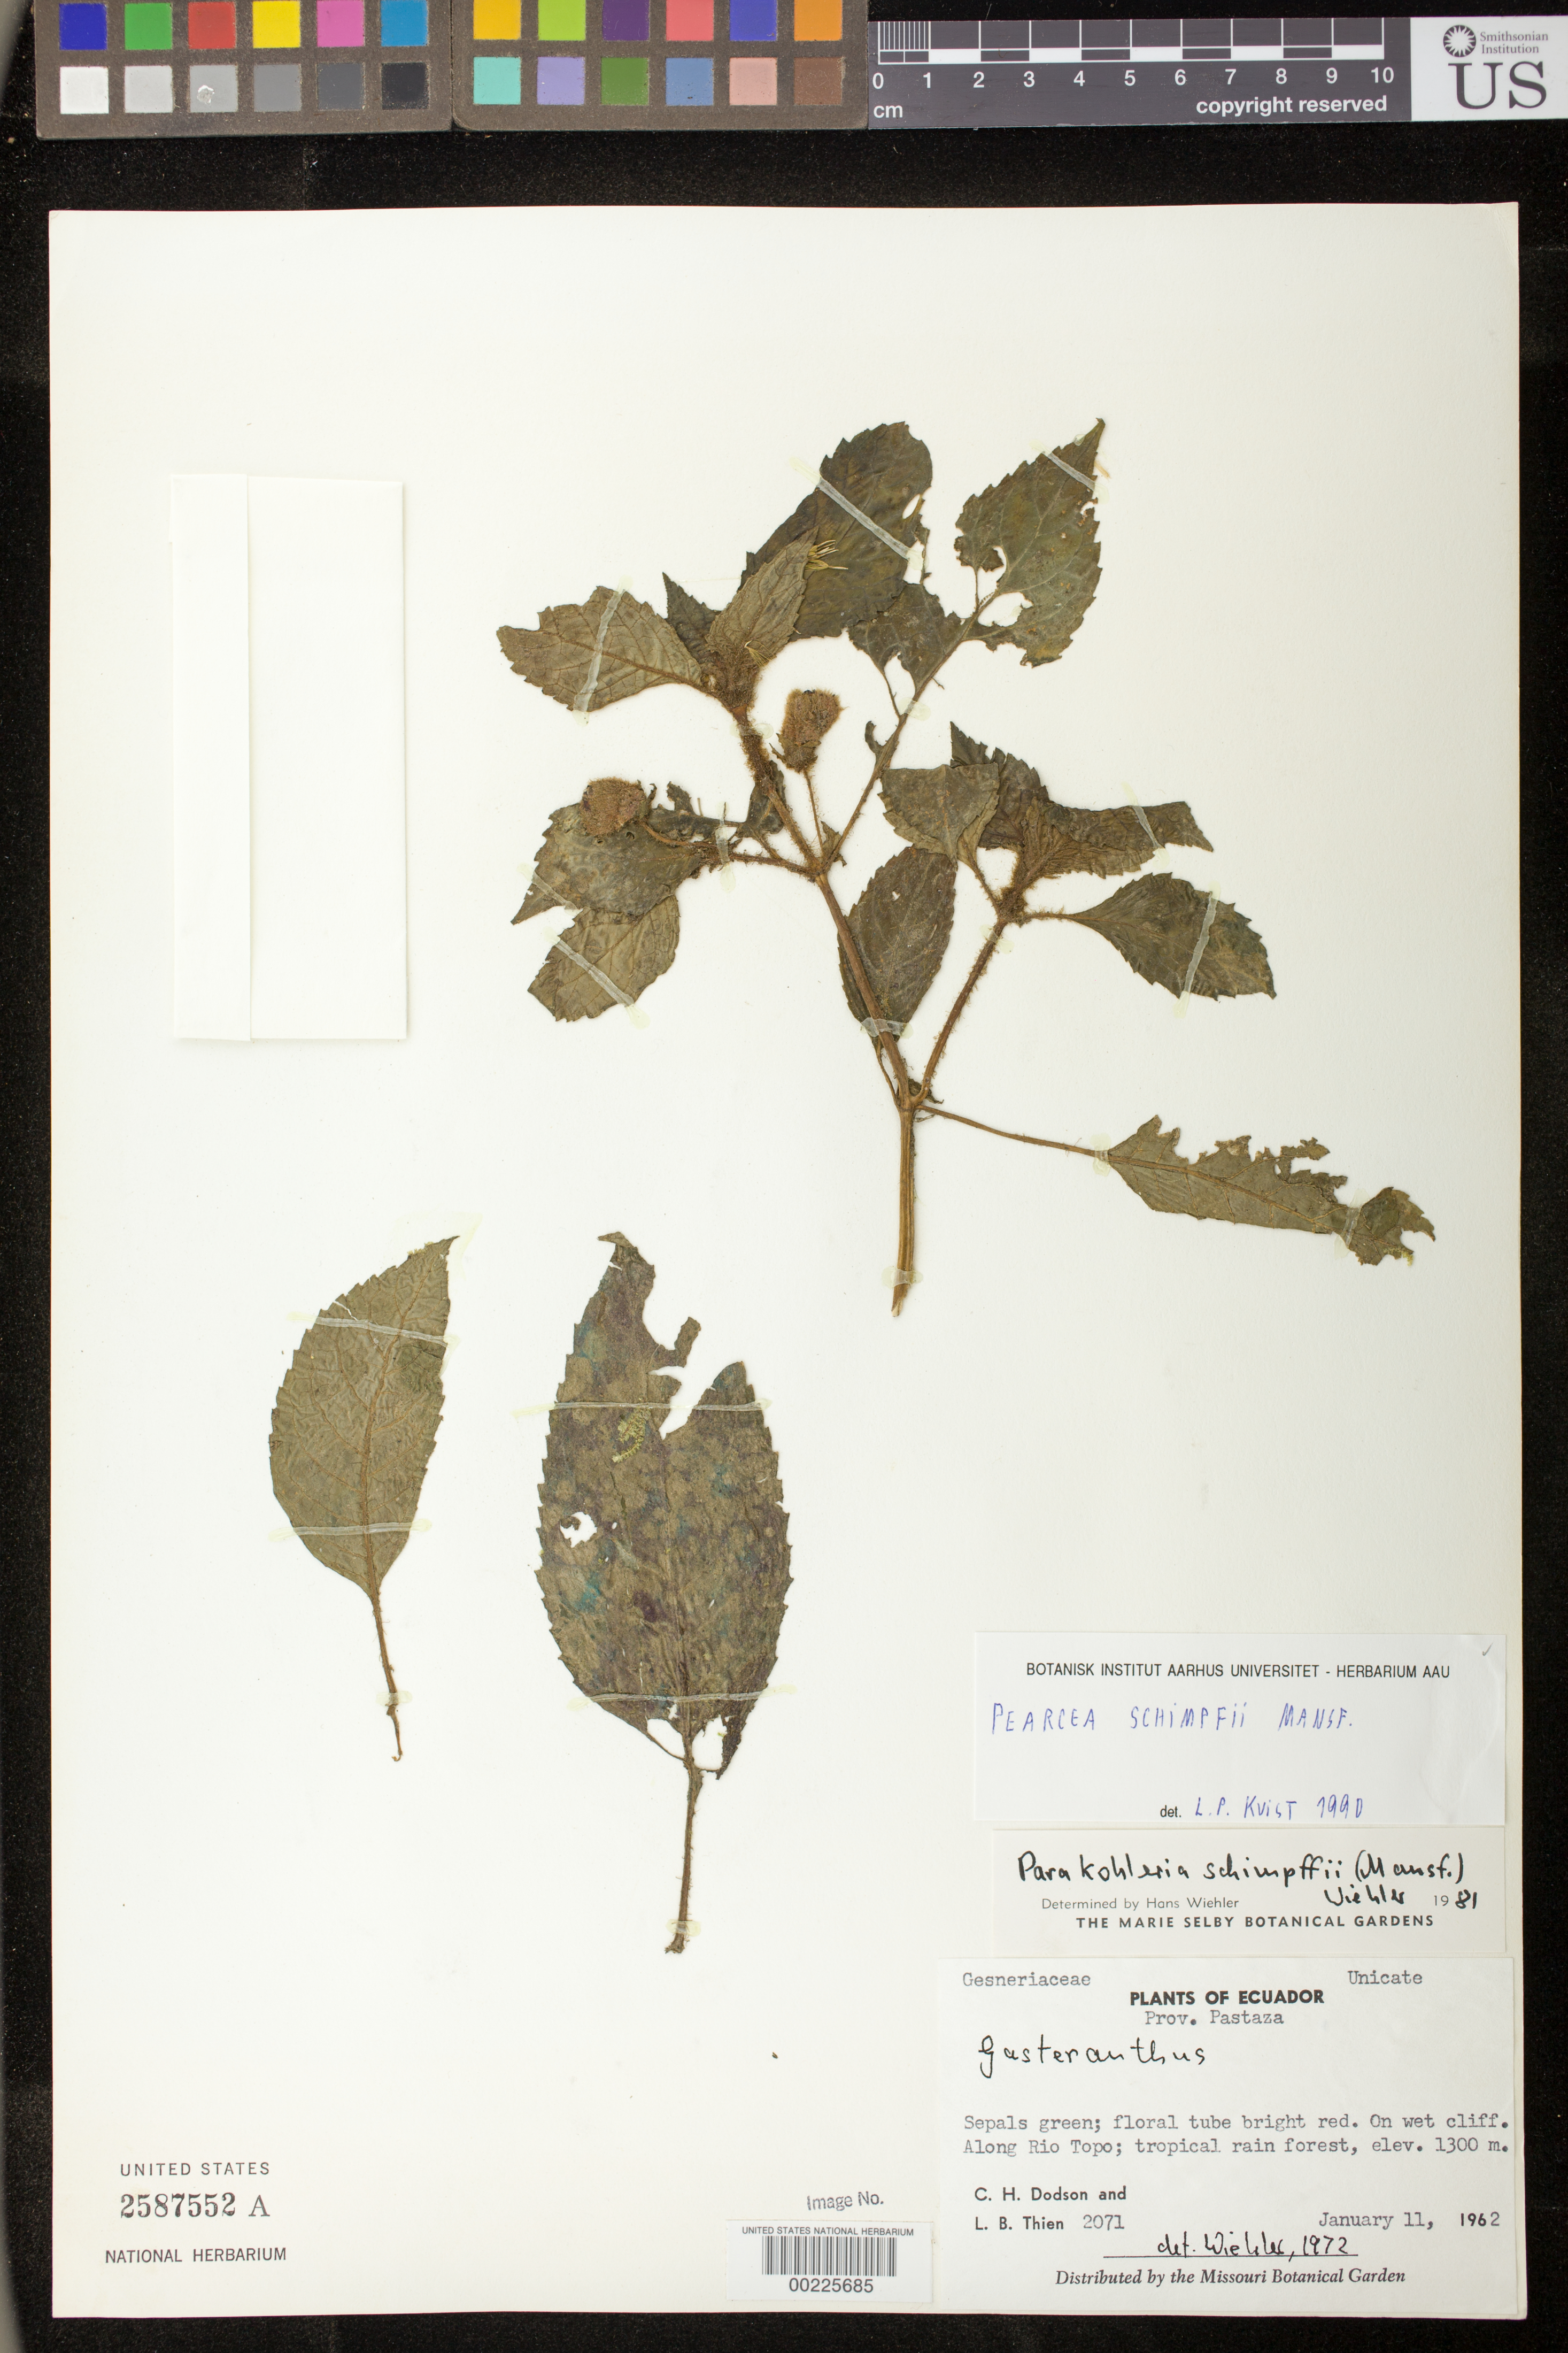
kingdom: Plantae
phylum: Tracheophyta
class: Magnoliopsida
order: Lamiales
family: Gesneriaceae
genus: Pearcea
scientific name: Pearcea schimpfii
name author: Mansf.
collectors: C. H. Dodson & L. Thien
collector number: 2071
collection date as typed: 11 Jan 1962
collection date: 1962-01-11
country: Ecuador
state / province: Pastaza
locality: Along Rio Topo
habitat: Tropical rain forest; on wet cliff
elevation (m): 1300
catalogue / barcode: US 2587552A